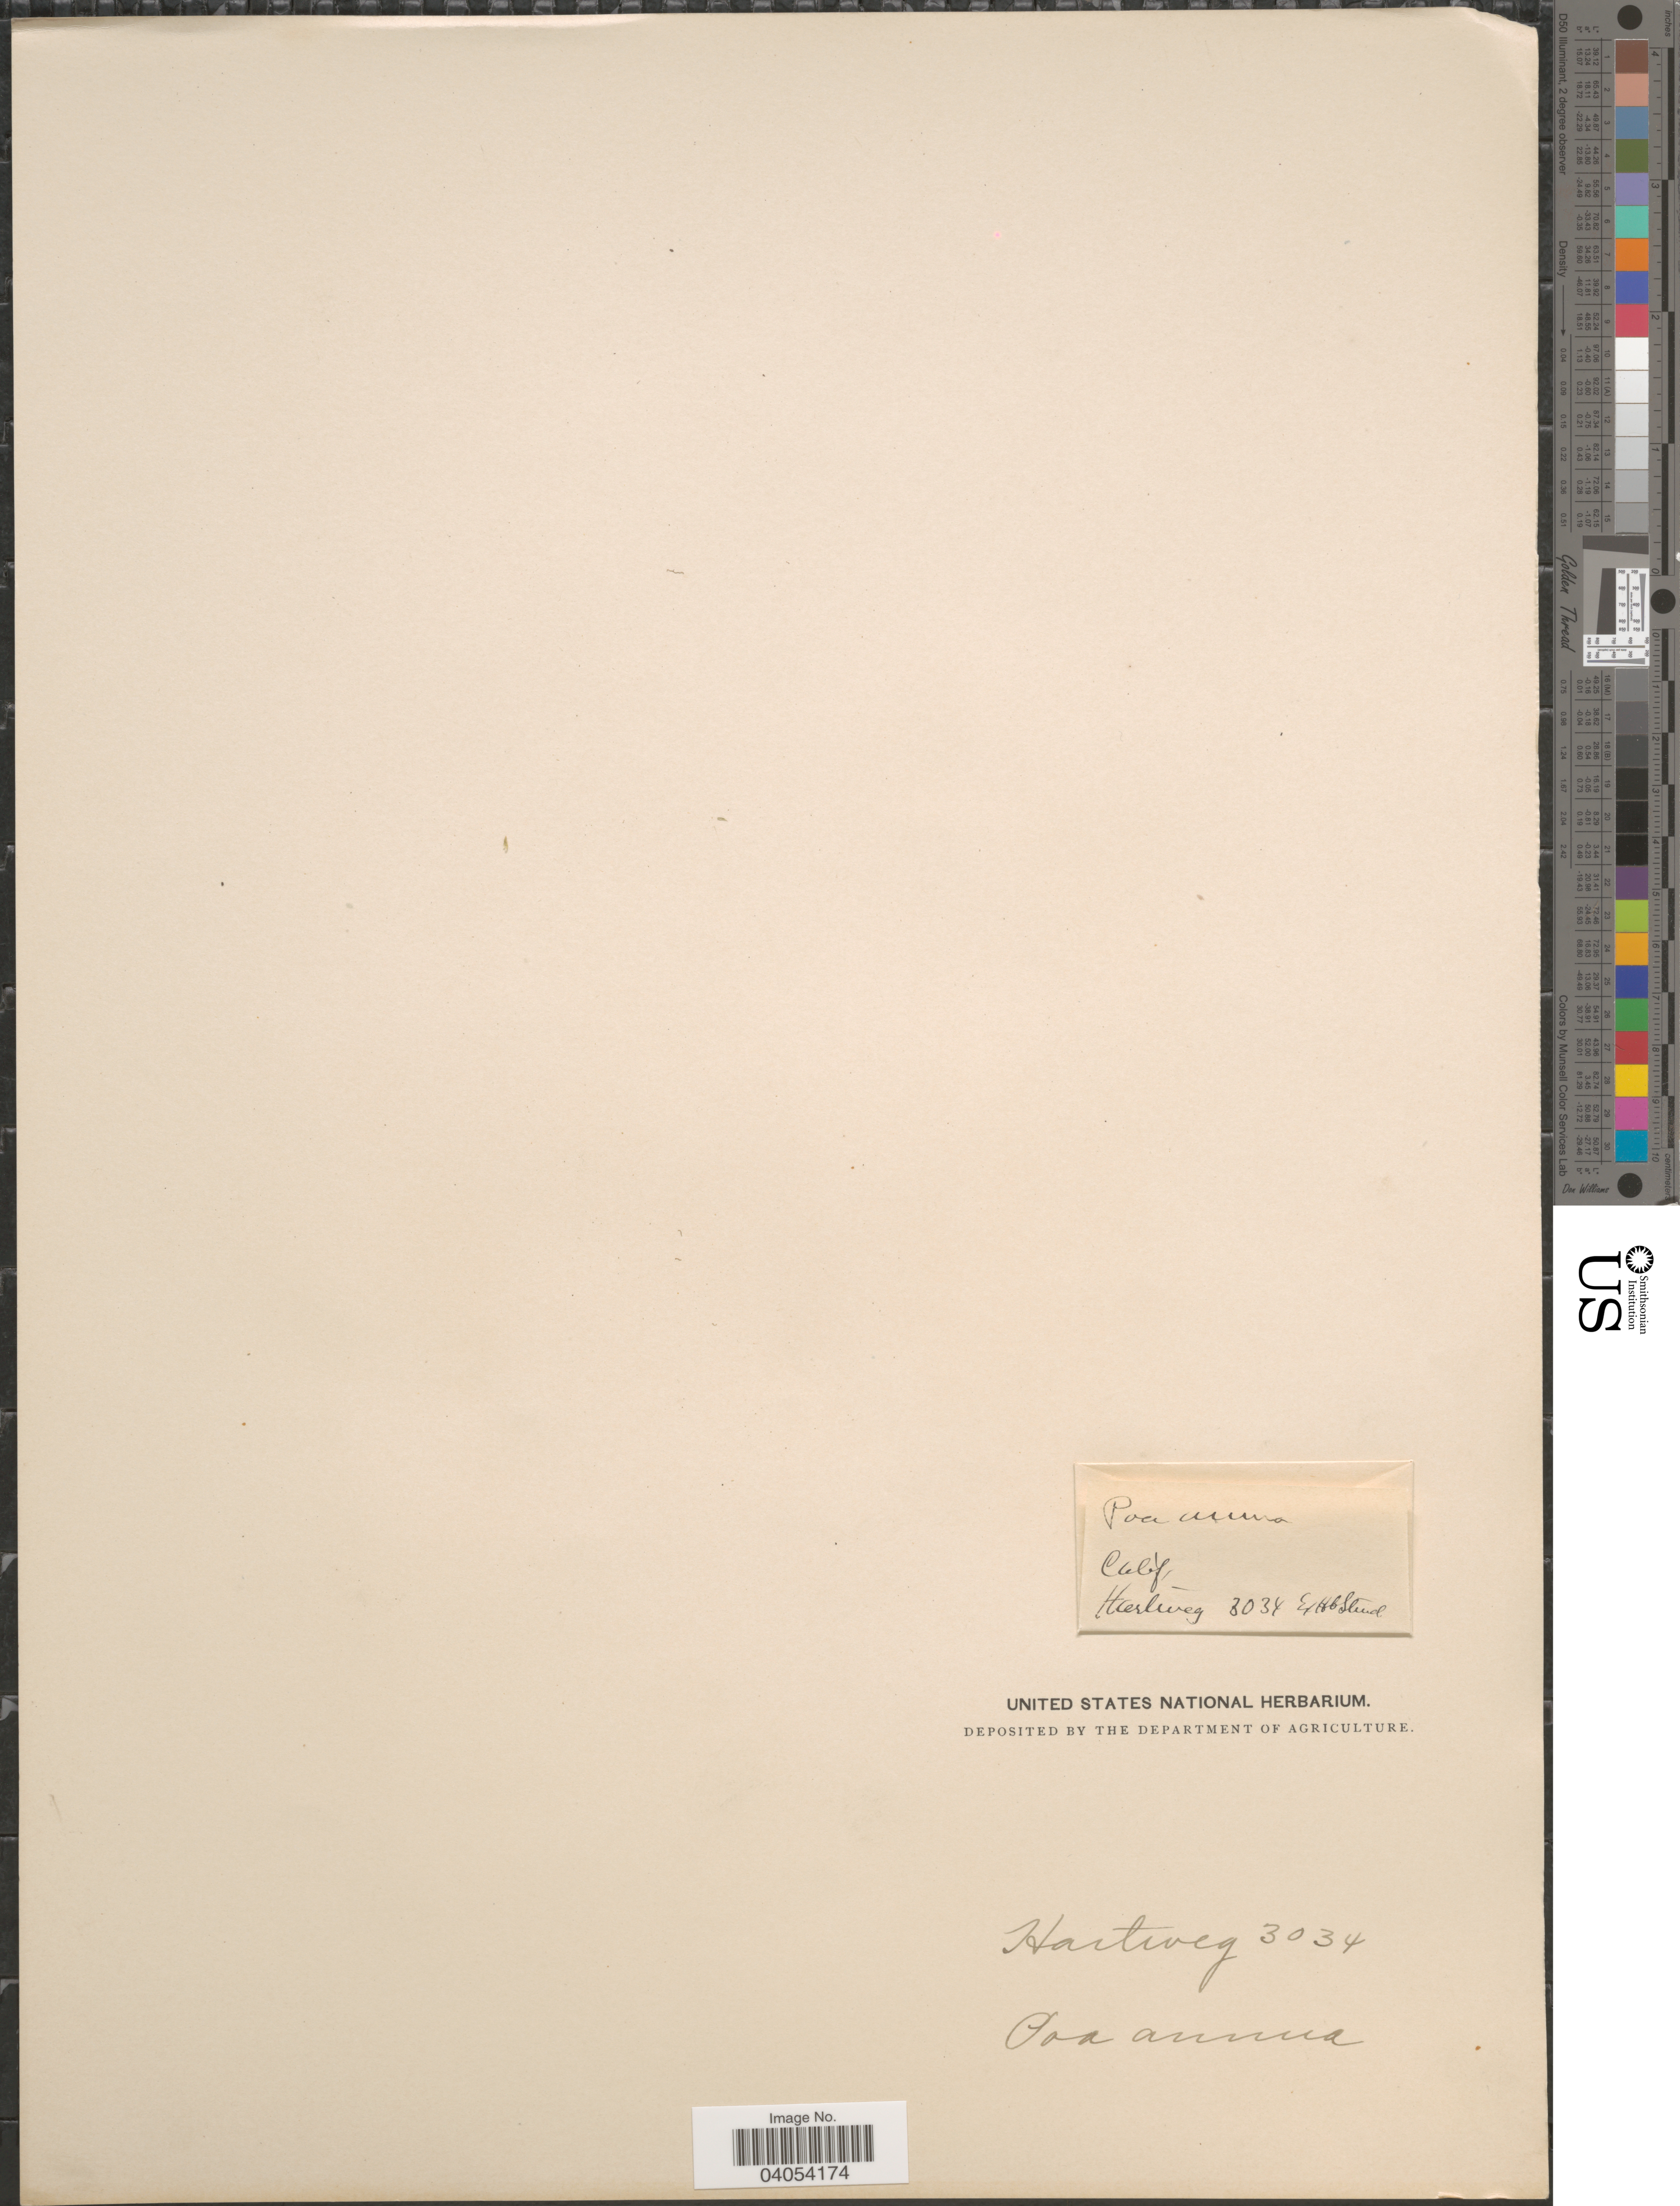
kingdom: Plantae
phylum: Tracheophyta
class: Liliopsida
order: Poales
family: Poaceae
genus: Poa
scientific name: Poa annua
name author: L.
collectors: Hartweg, --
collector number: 3034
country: United States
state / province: California